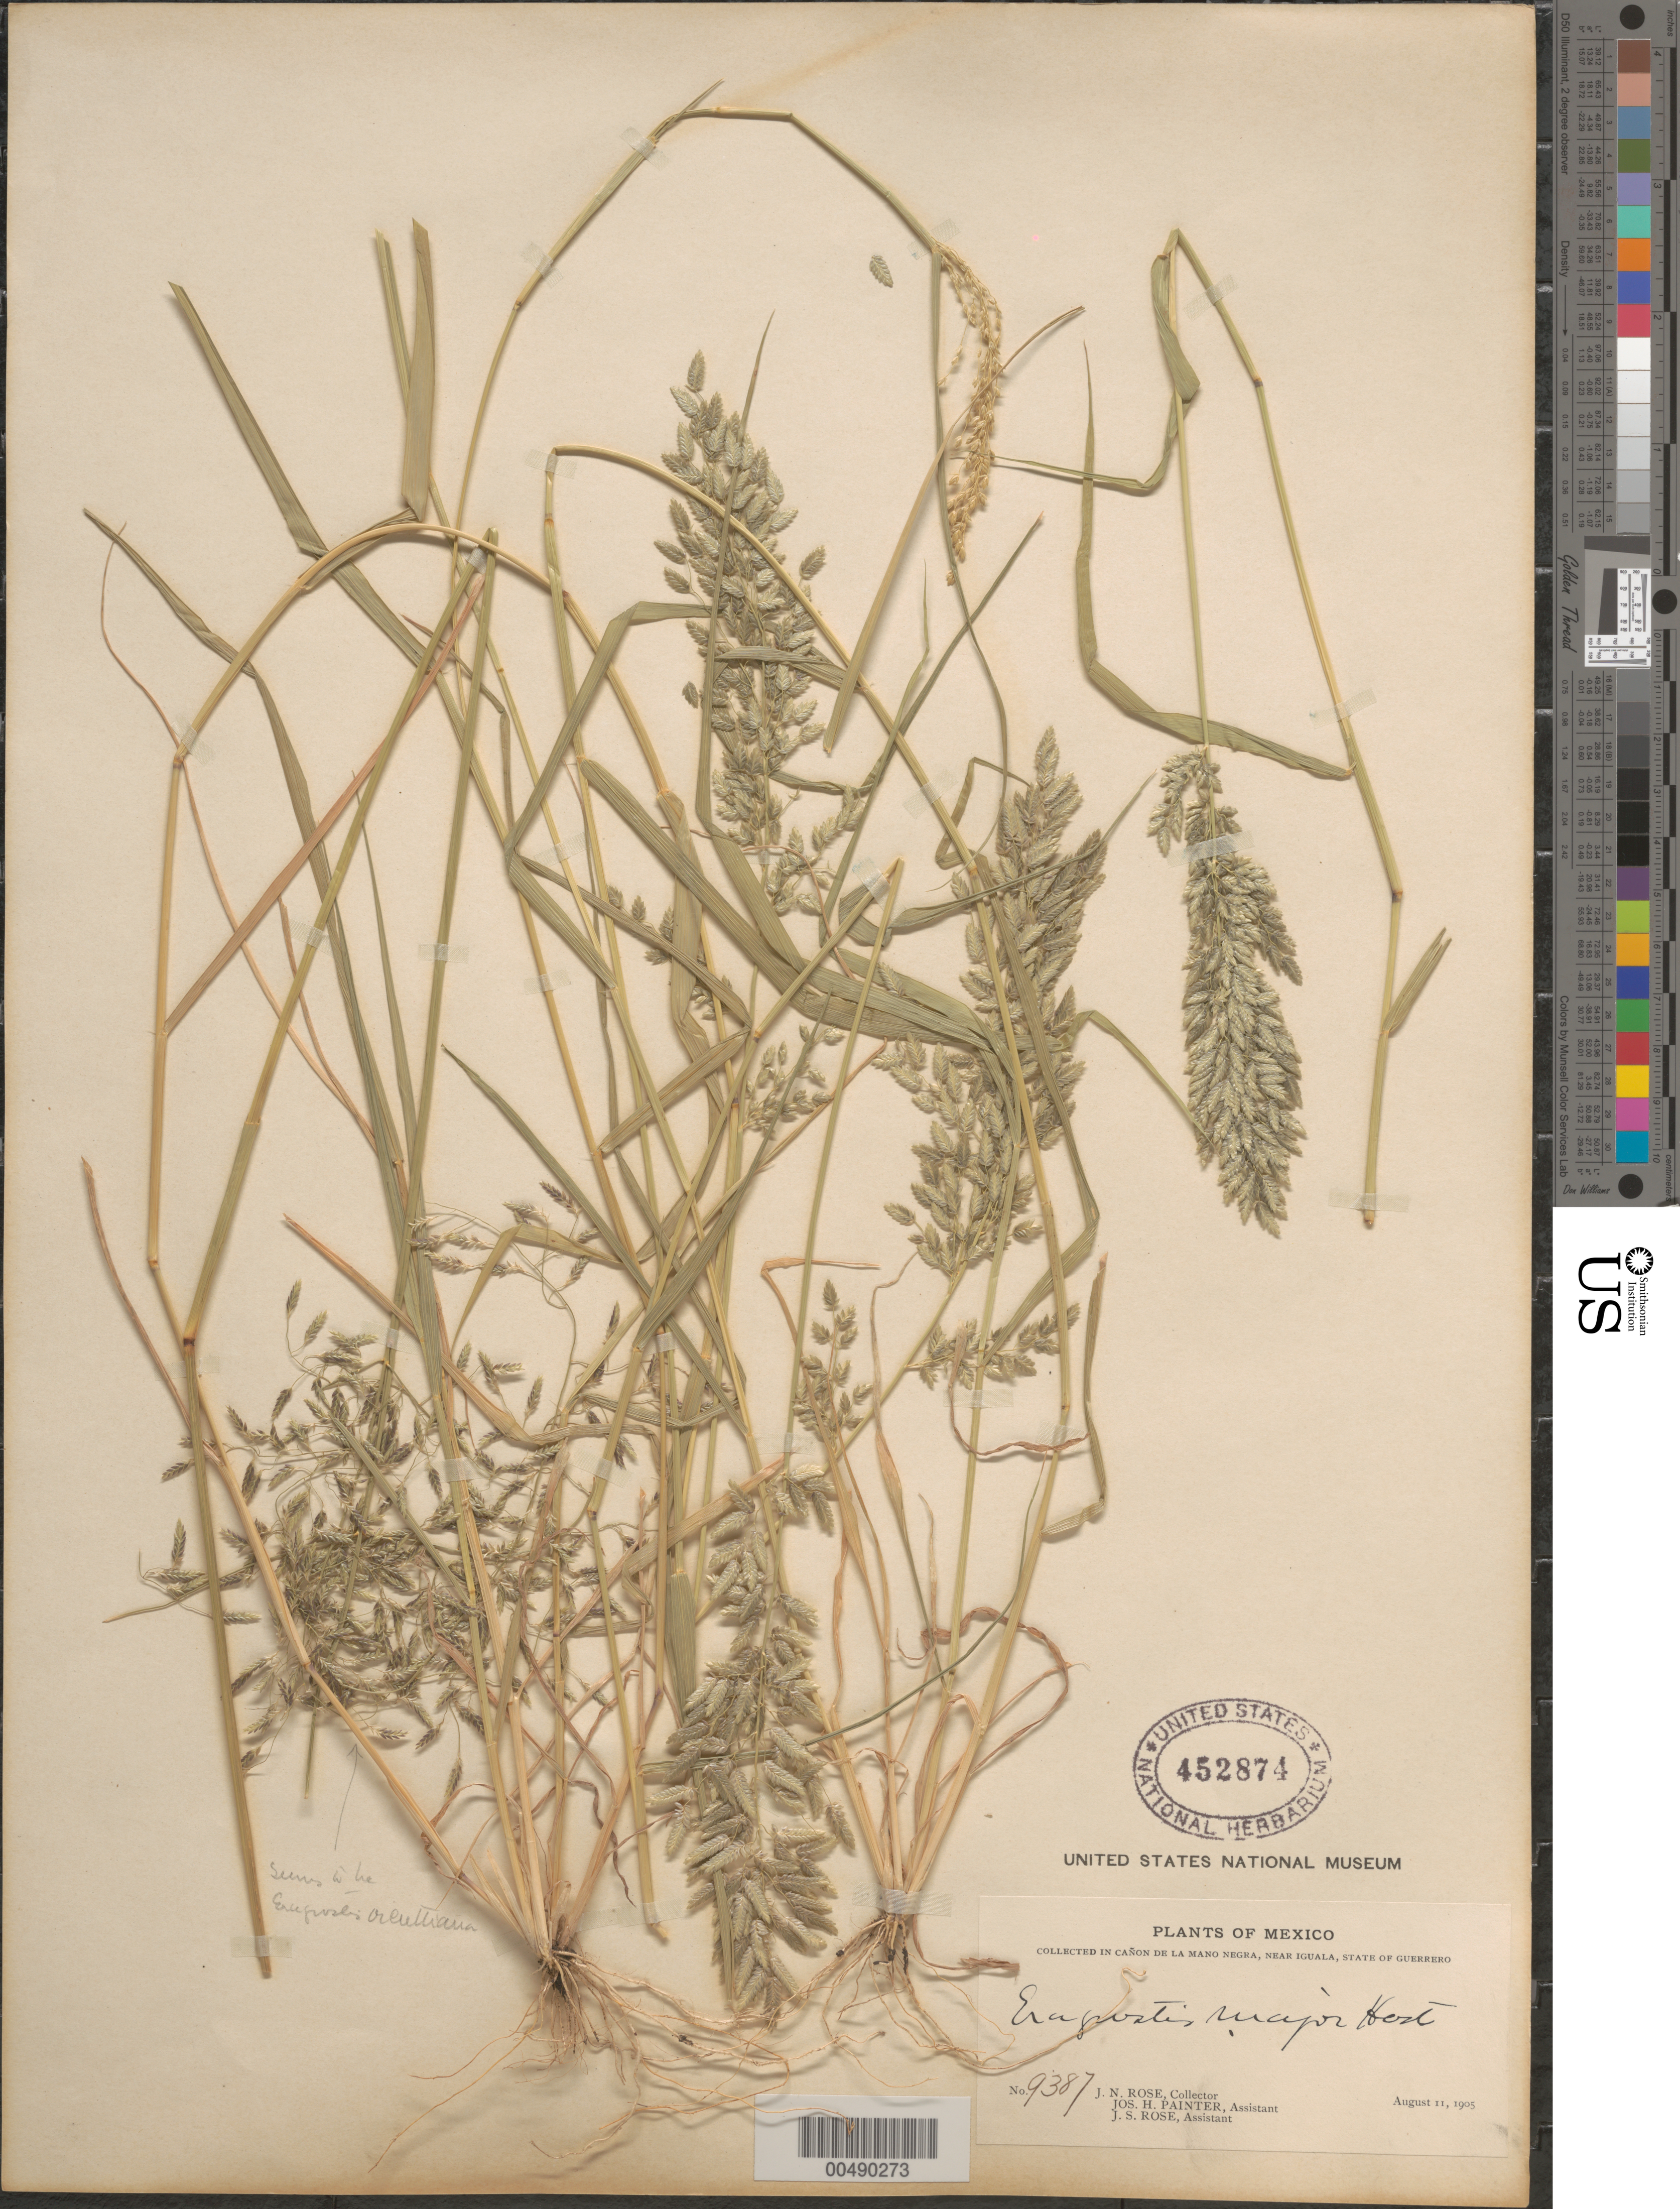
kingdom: Plantae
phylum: Tracheophyta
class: Liliopsida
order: Poales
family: Poaceae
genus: Eragrostis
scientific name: Eragrostis cilianensis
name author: (Bellardi) Vignolo ex Janch.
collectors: J. N. Rose, J. H. Painter & J. S. Rose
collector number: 9387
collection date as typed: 11 Aug 1905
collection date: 1905-08-11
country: Mexico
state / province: Guerrero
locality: In Cañon de la Mano Negra, near Iguala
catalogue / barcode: US 452874